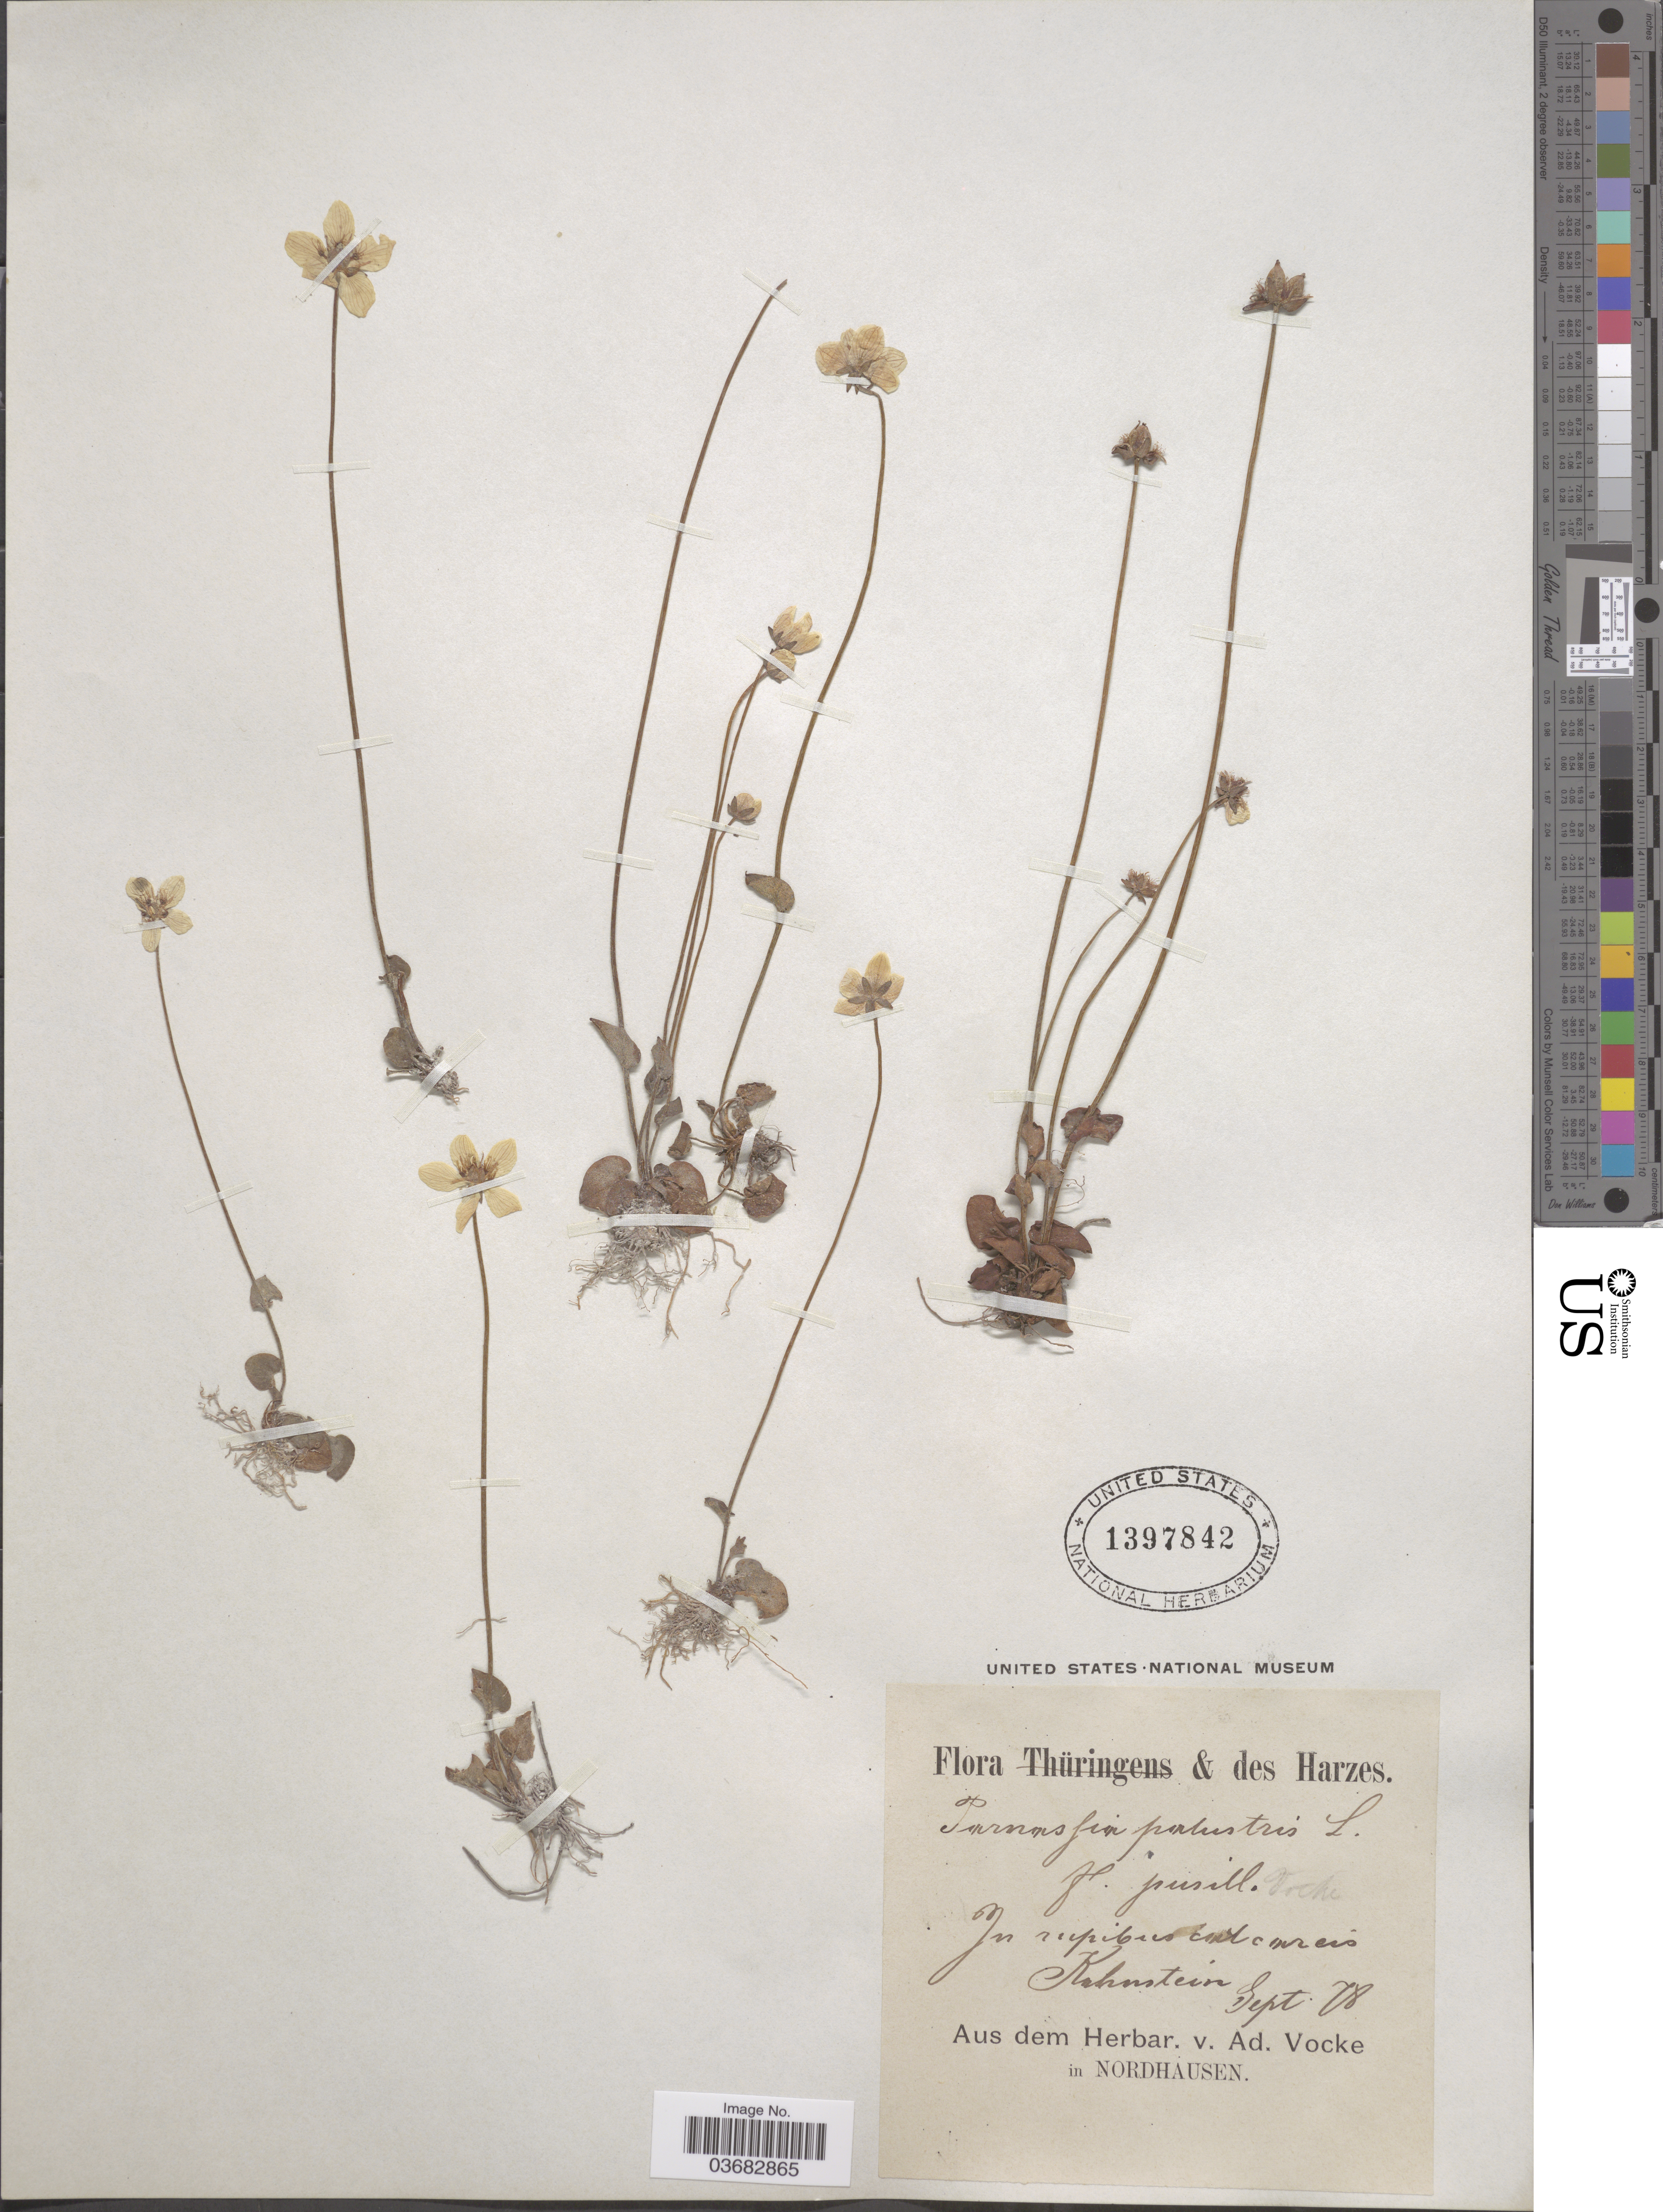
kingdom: Plantae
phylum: Tracheophyta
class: Magnoliopsida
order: Celastrales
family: Parnassiaceae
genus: Parnassia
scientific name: Parnassia palustris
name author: L.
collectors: ex herb. Ad. Vocke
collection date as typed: Transcribed d/m/y: /9/78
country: Germany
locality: Des Harzes. In rupibus ad calcareis Kohnstein.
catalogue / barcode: US 1397842